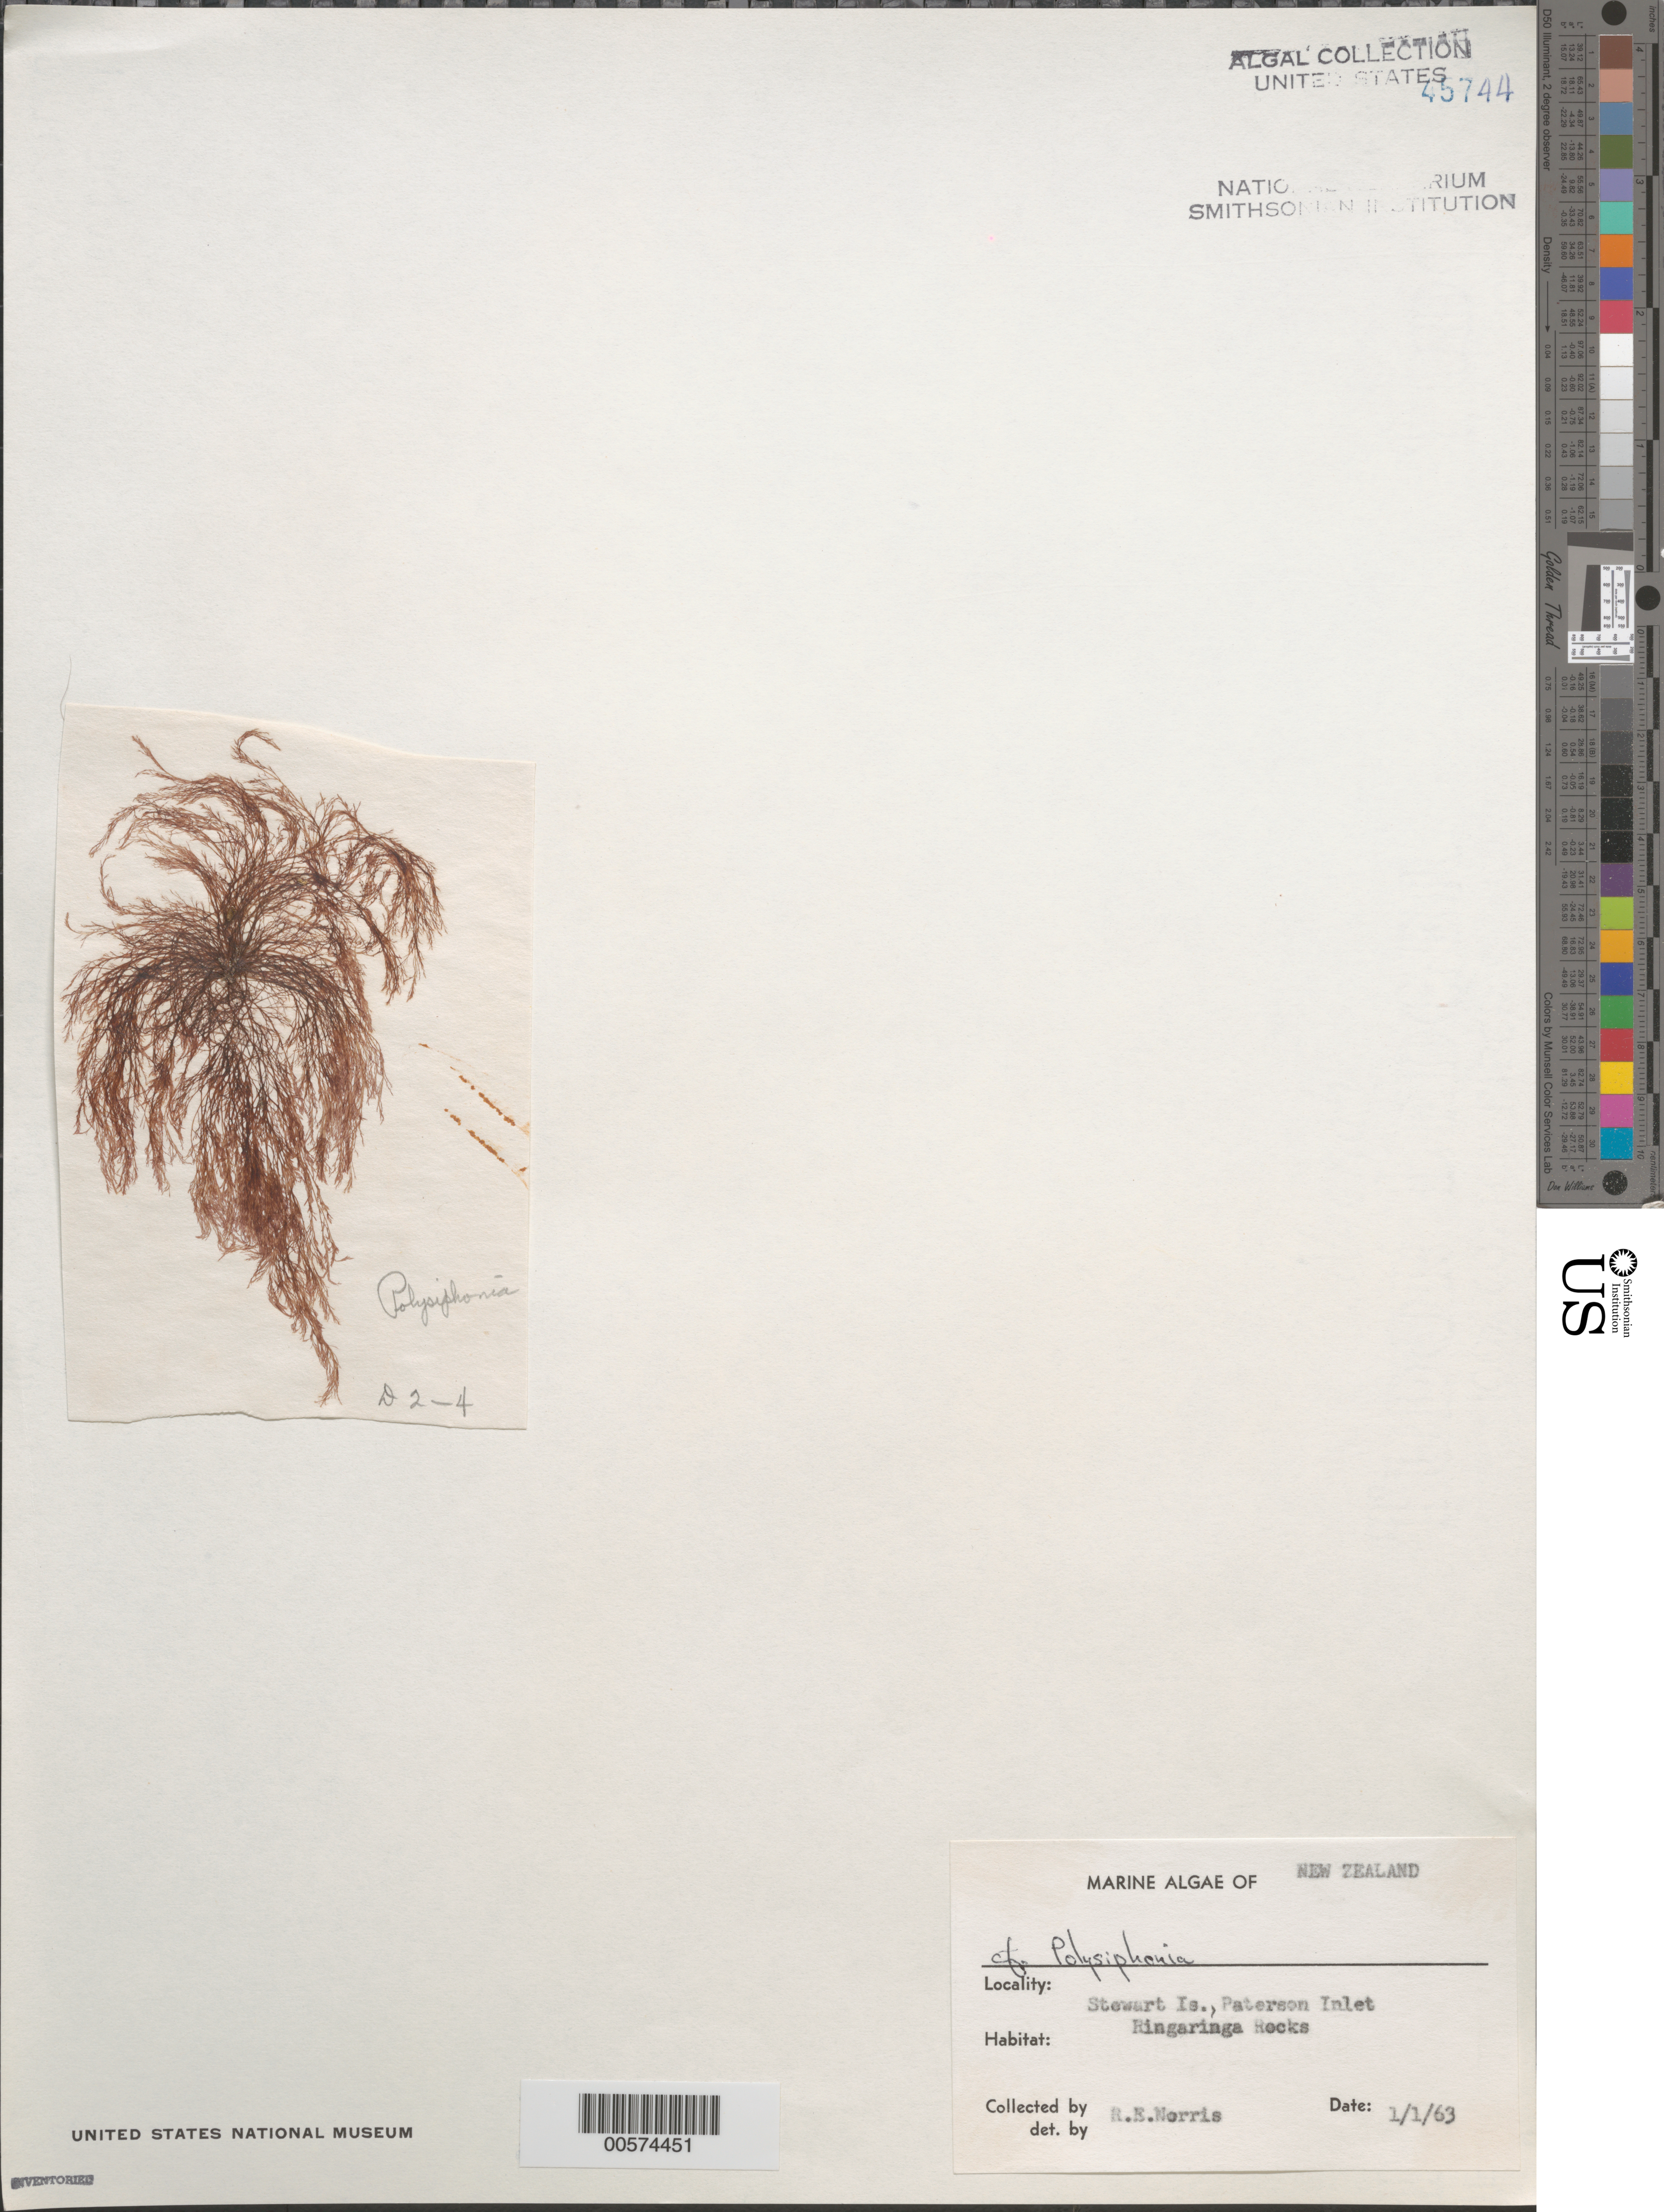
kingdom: Plantae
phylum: Rhodophyta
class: Florideophyceae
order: Ceramiales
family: Rhodomelaceae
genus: Polysiphonia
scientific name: Polysiphonia sp.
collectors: R. E. Norris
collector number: D2-4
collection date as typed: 01 Jan 1963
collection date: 1963-01-01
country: New Zealand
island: Stewart Island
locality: Ringaringa Rocks, Paterson Inlet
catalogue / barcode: US 45744